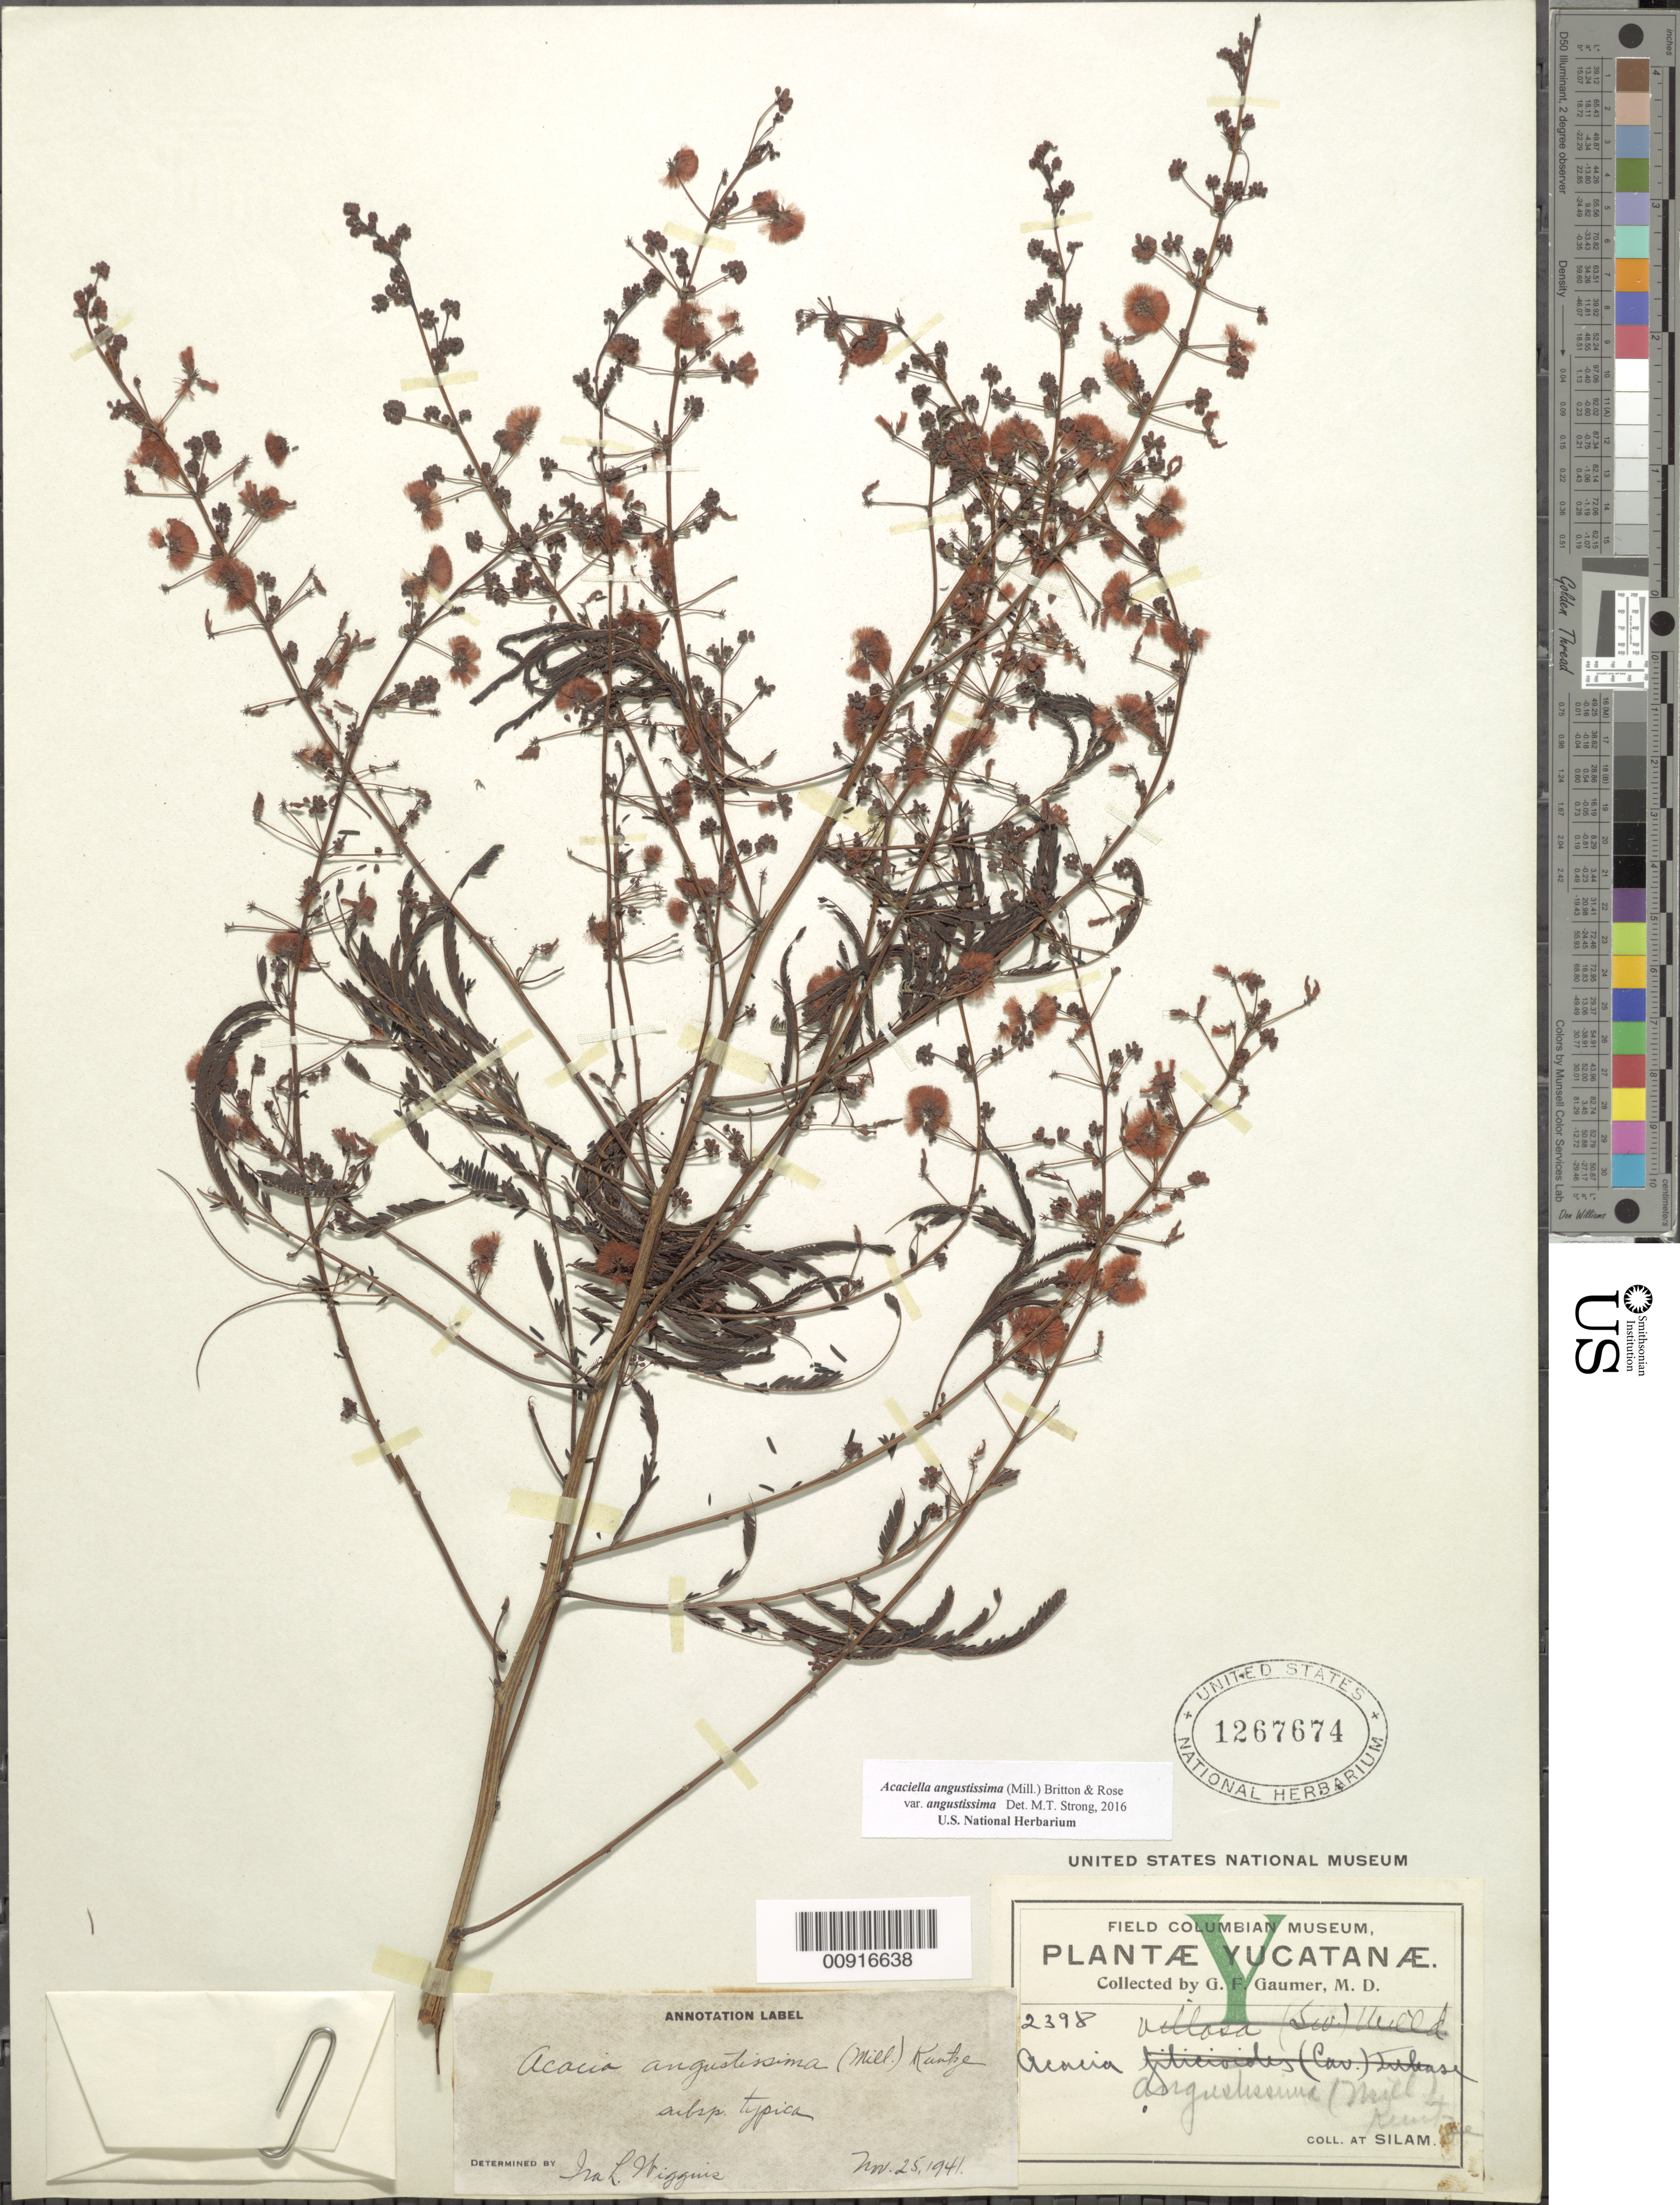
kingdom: Plantae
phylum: Tracheophyta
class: Magnoliopsida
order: Fabales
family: Fabaceae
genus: Acaciella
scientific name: Acaciella angustissima var. angustissima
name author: (Mill.) Britton & Rose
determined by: Strong, M. T., (US), Smithsonian Institution - National Museum of Natural History (UNITED STATES)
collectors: G. F. Gaumer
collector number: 2398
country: Mexico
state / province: Yucatán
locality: Silam.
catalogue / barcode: US 1267674